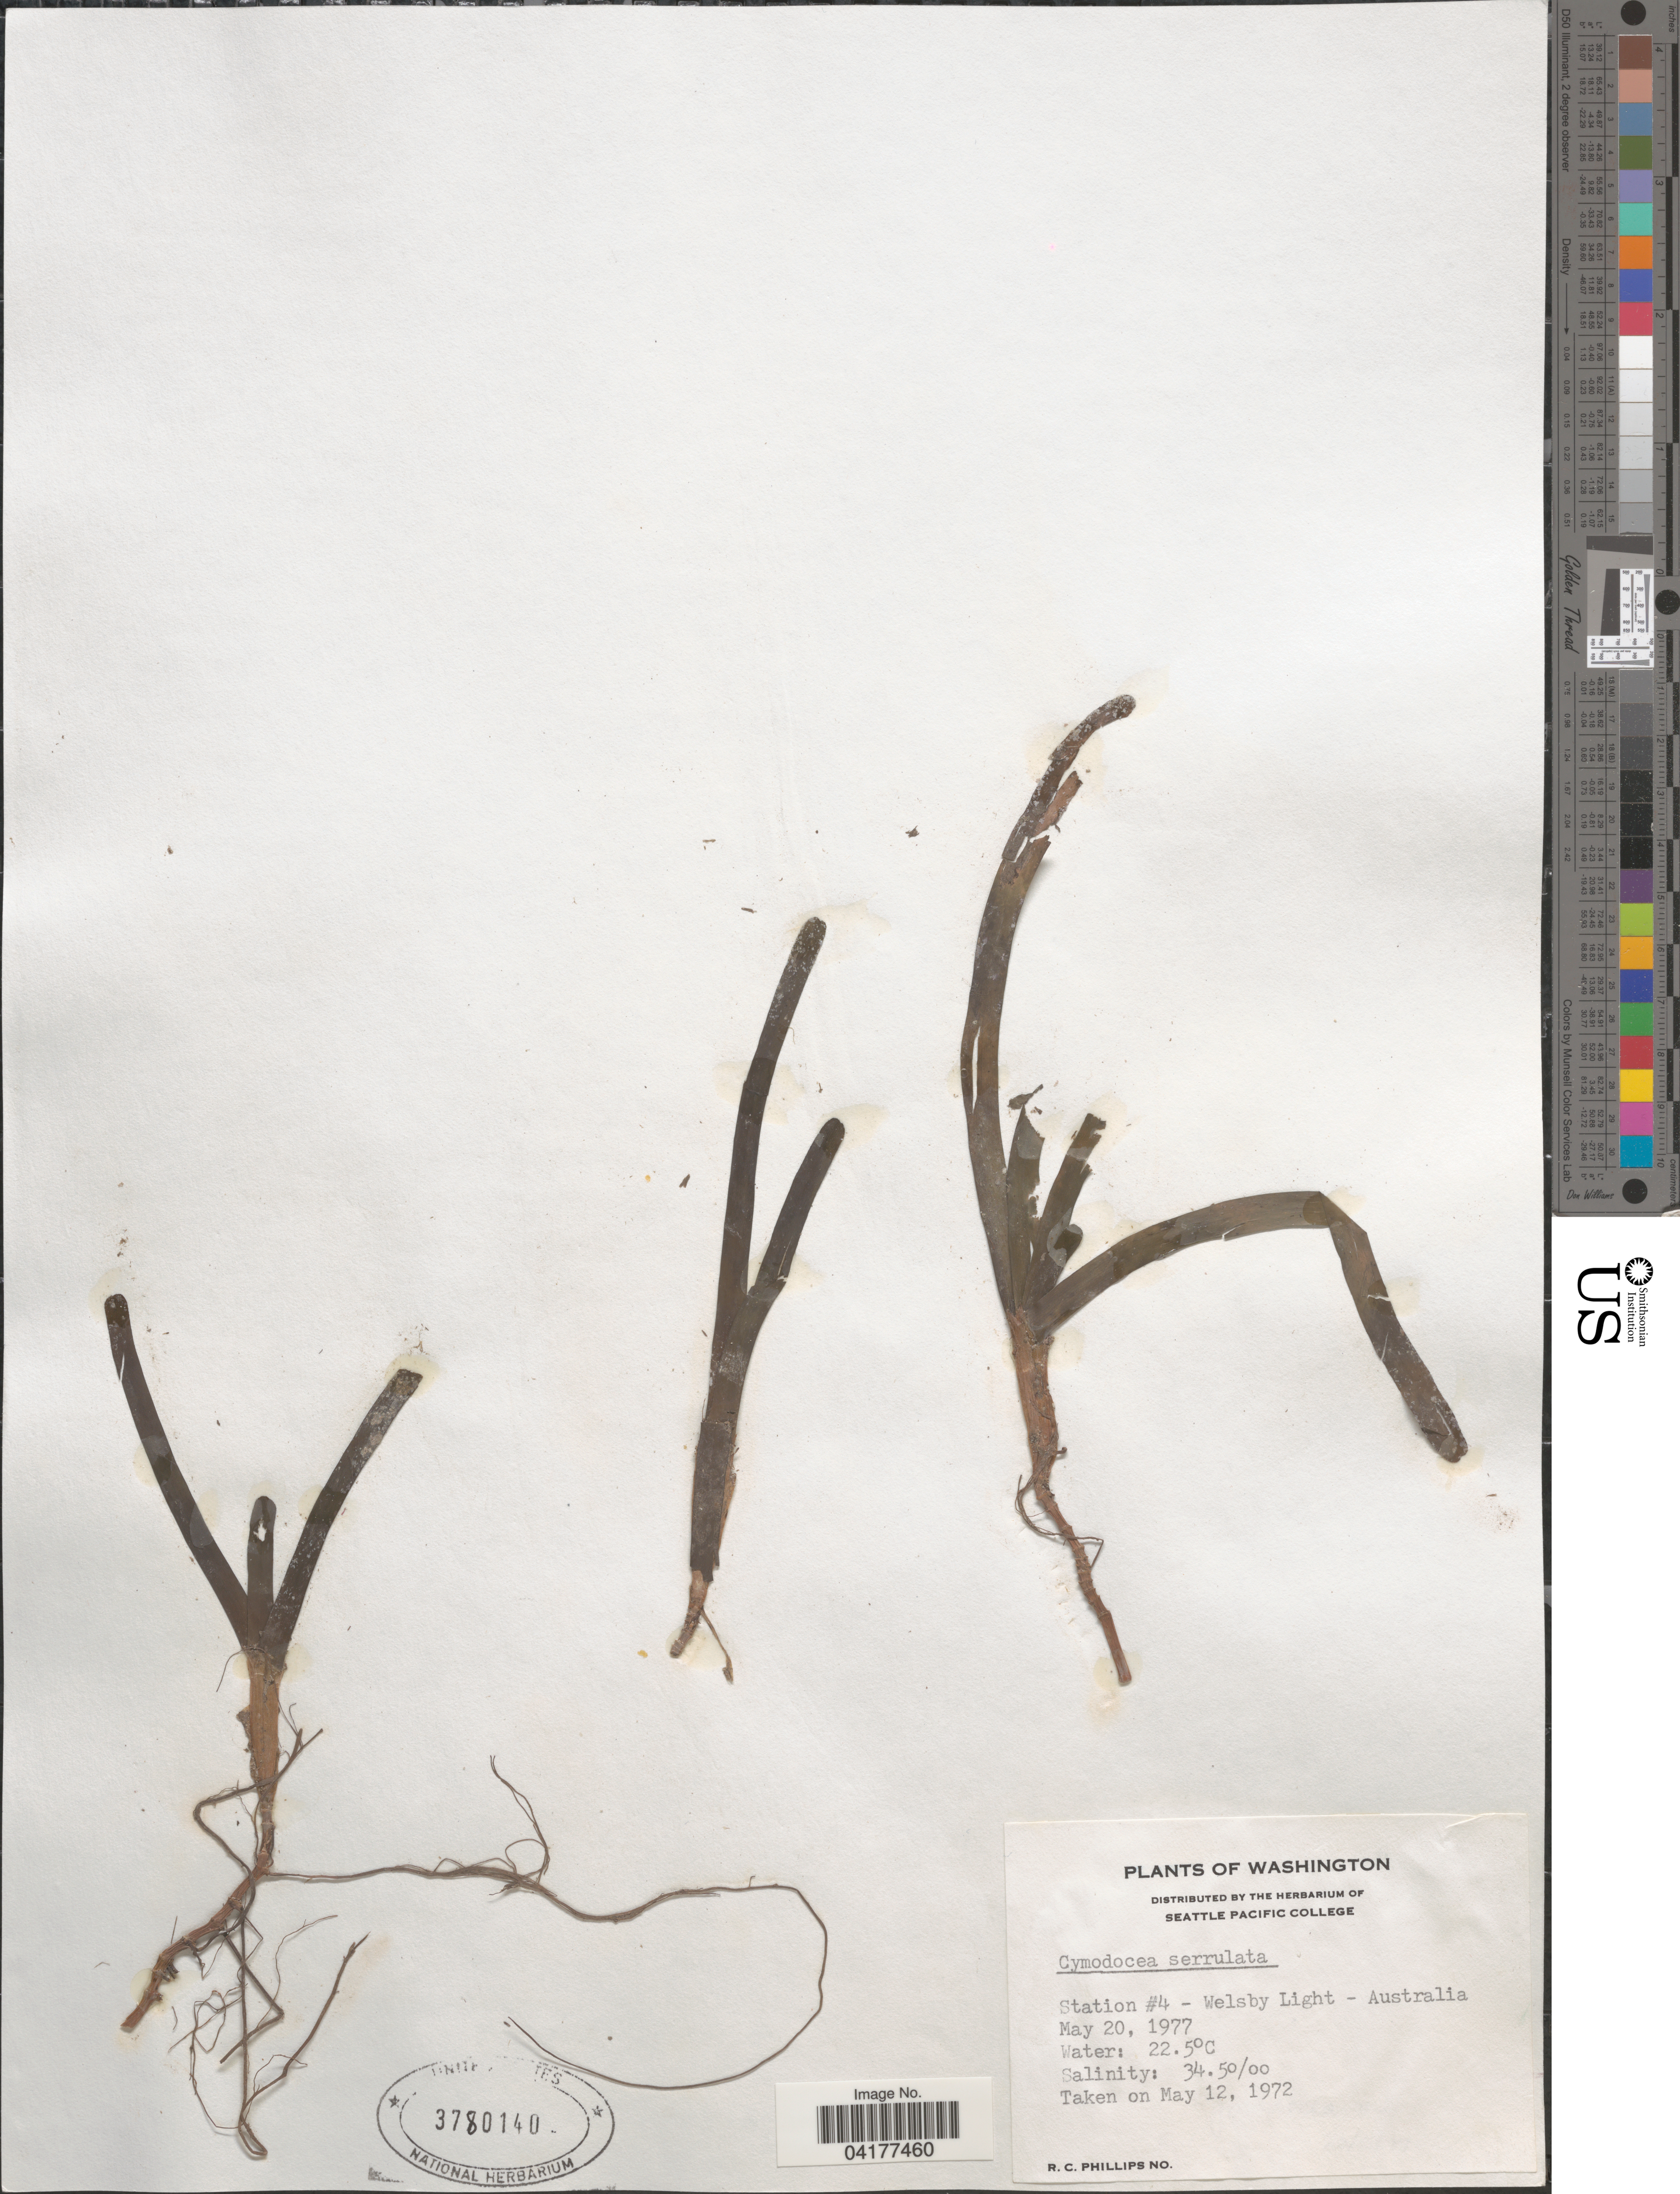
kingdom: Plantae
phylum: Tracheophyta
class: Liliopsida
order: Alismatales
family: Cymodoceaceae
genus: Cymodocea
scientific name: Cymodocea serrulata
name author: (R. Br.) Magnus & Ashers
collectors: R. C. Phillips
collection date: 1977-05-20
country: Australia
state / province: Queensland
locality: Station #4 - Welsby Light.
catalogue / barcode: US 3780140